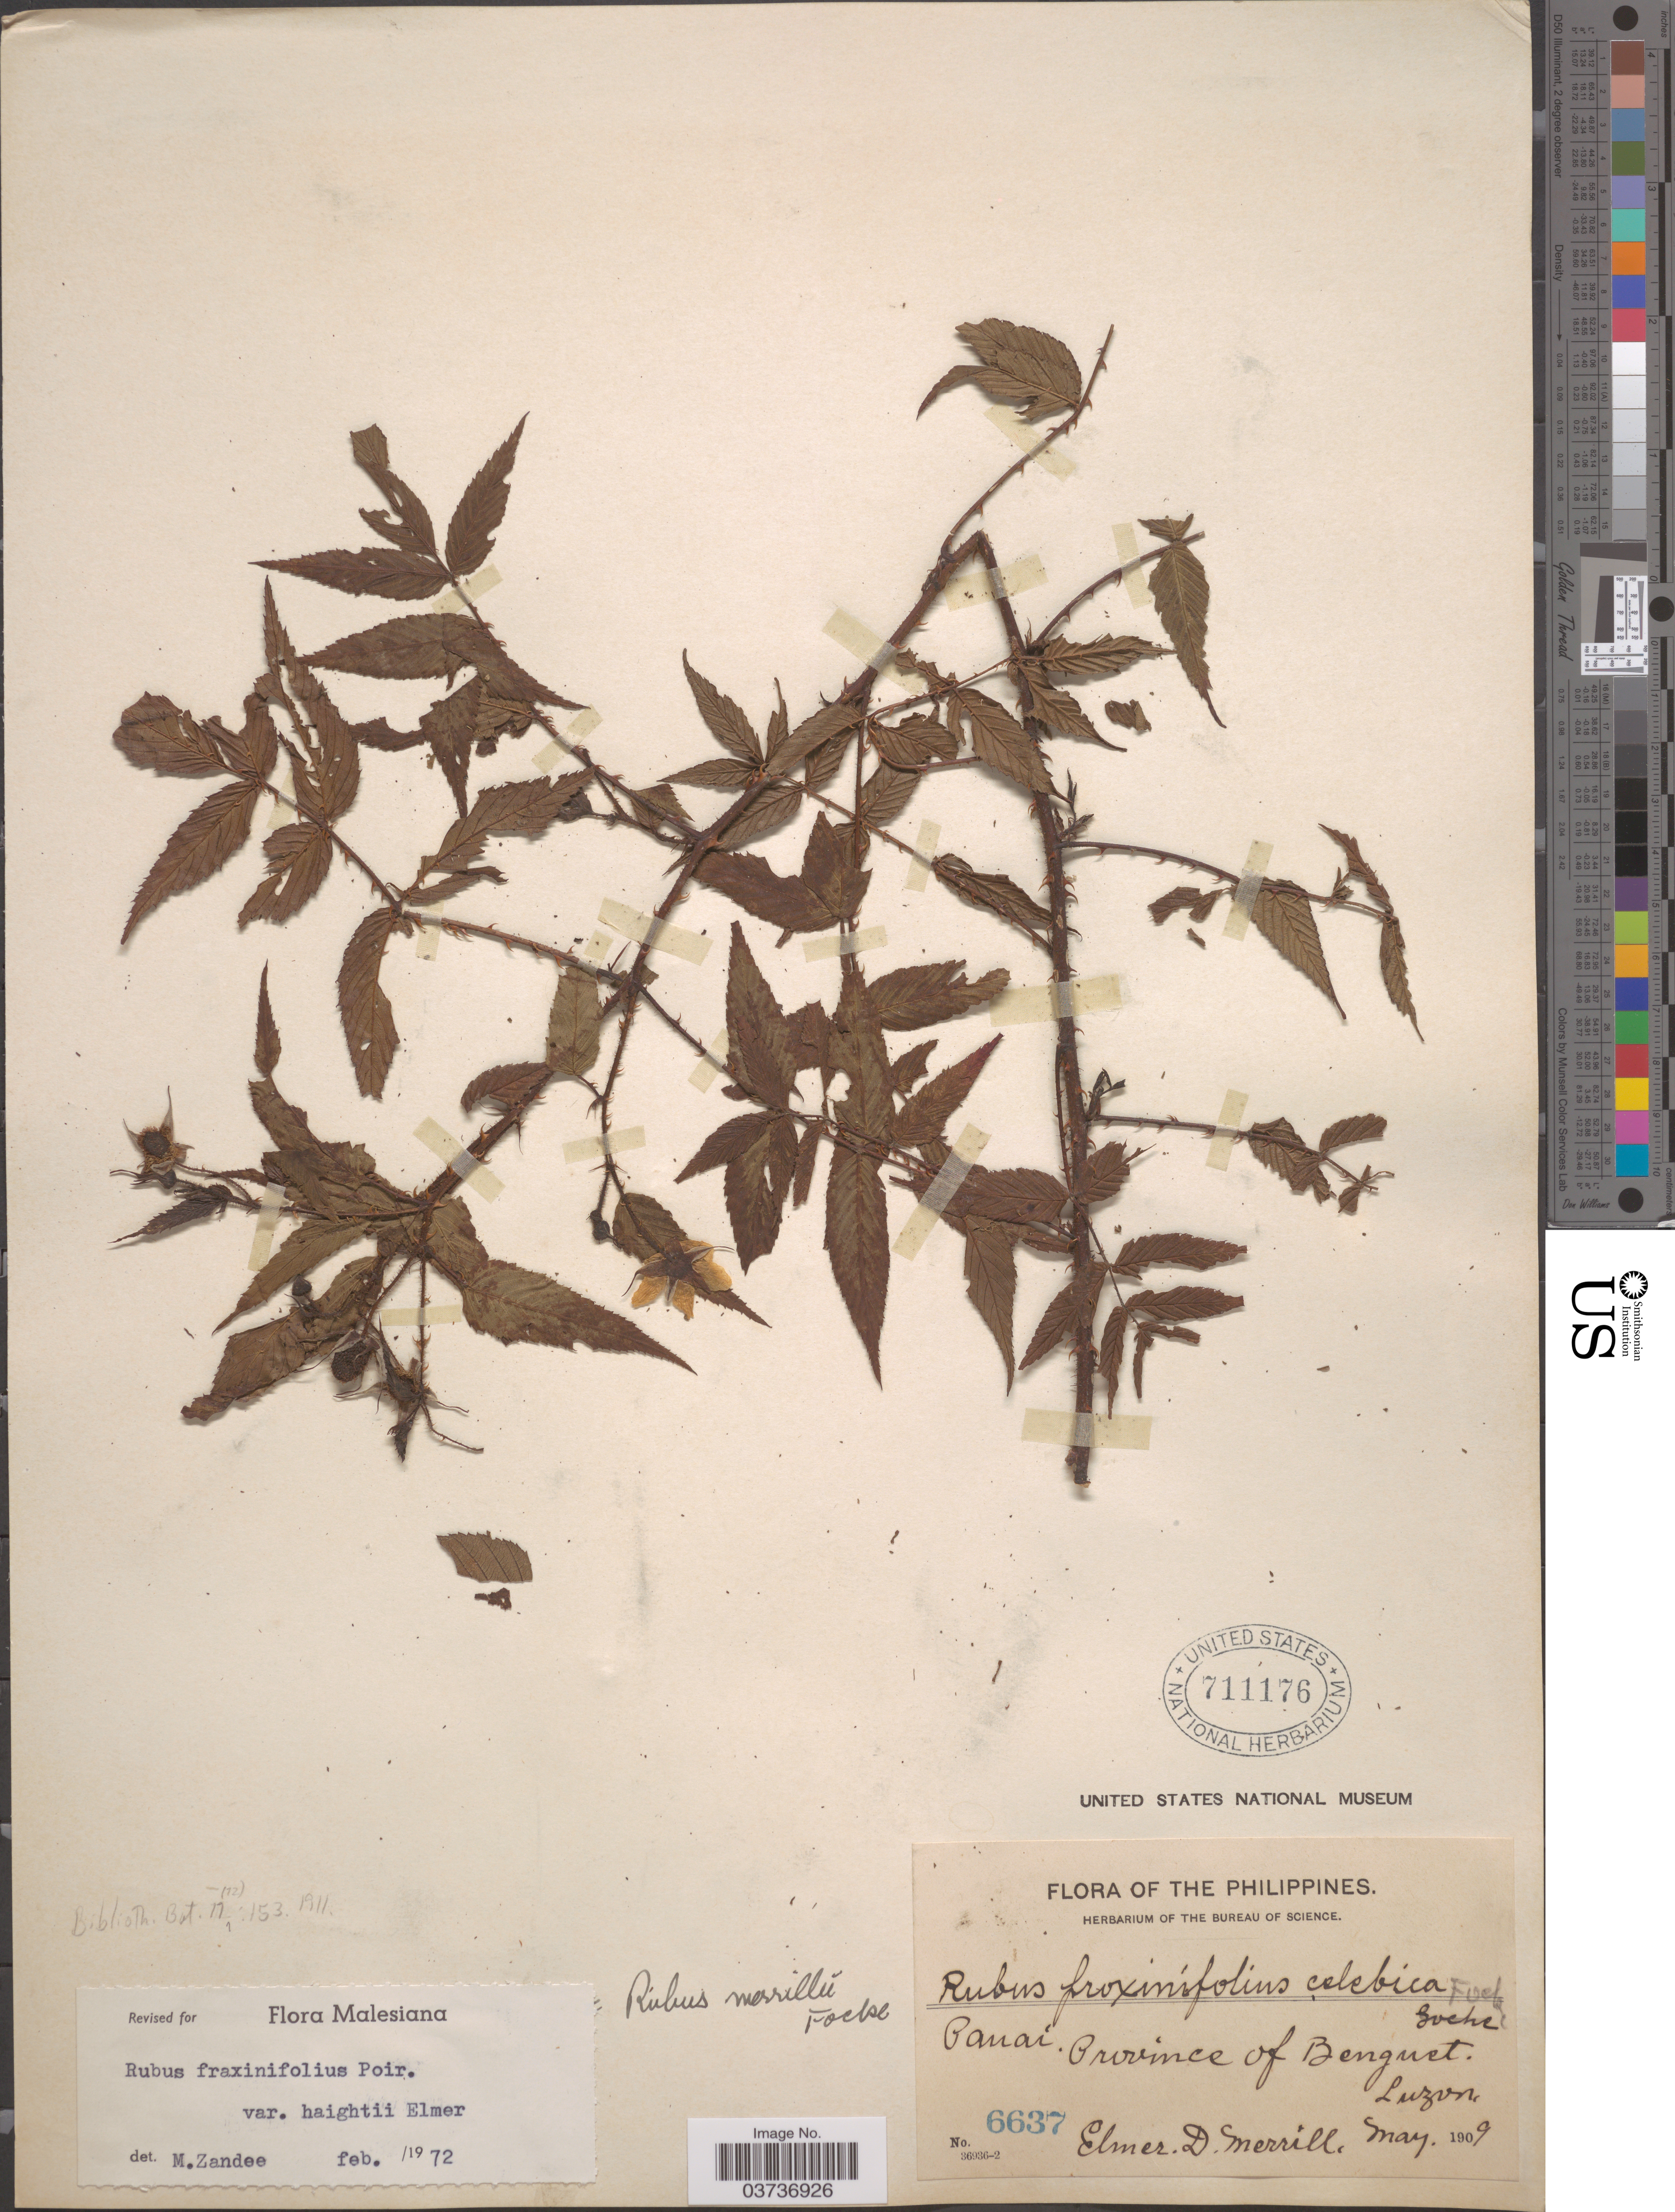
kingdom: Plantae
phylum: Tracheophyta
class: Magnoliopsida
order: Rosales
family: Rosaceae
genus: Rubus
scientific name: Rubus fraxinifolius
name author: Hayata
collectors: E. D. Merrill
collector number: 6637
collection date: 1909-05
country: Philippines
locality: Panai. Province of Benguet. Luzon.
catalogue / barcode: US 711176